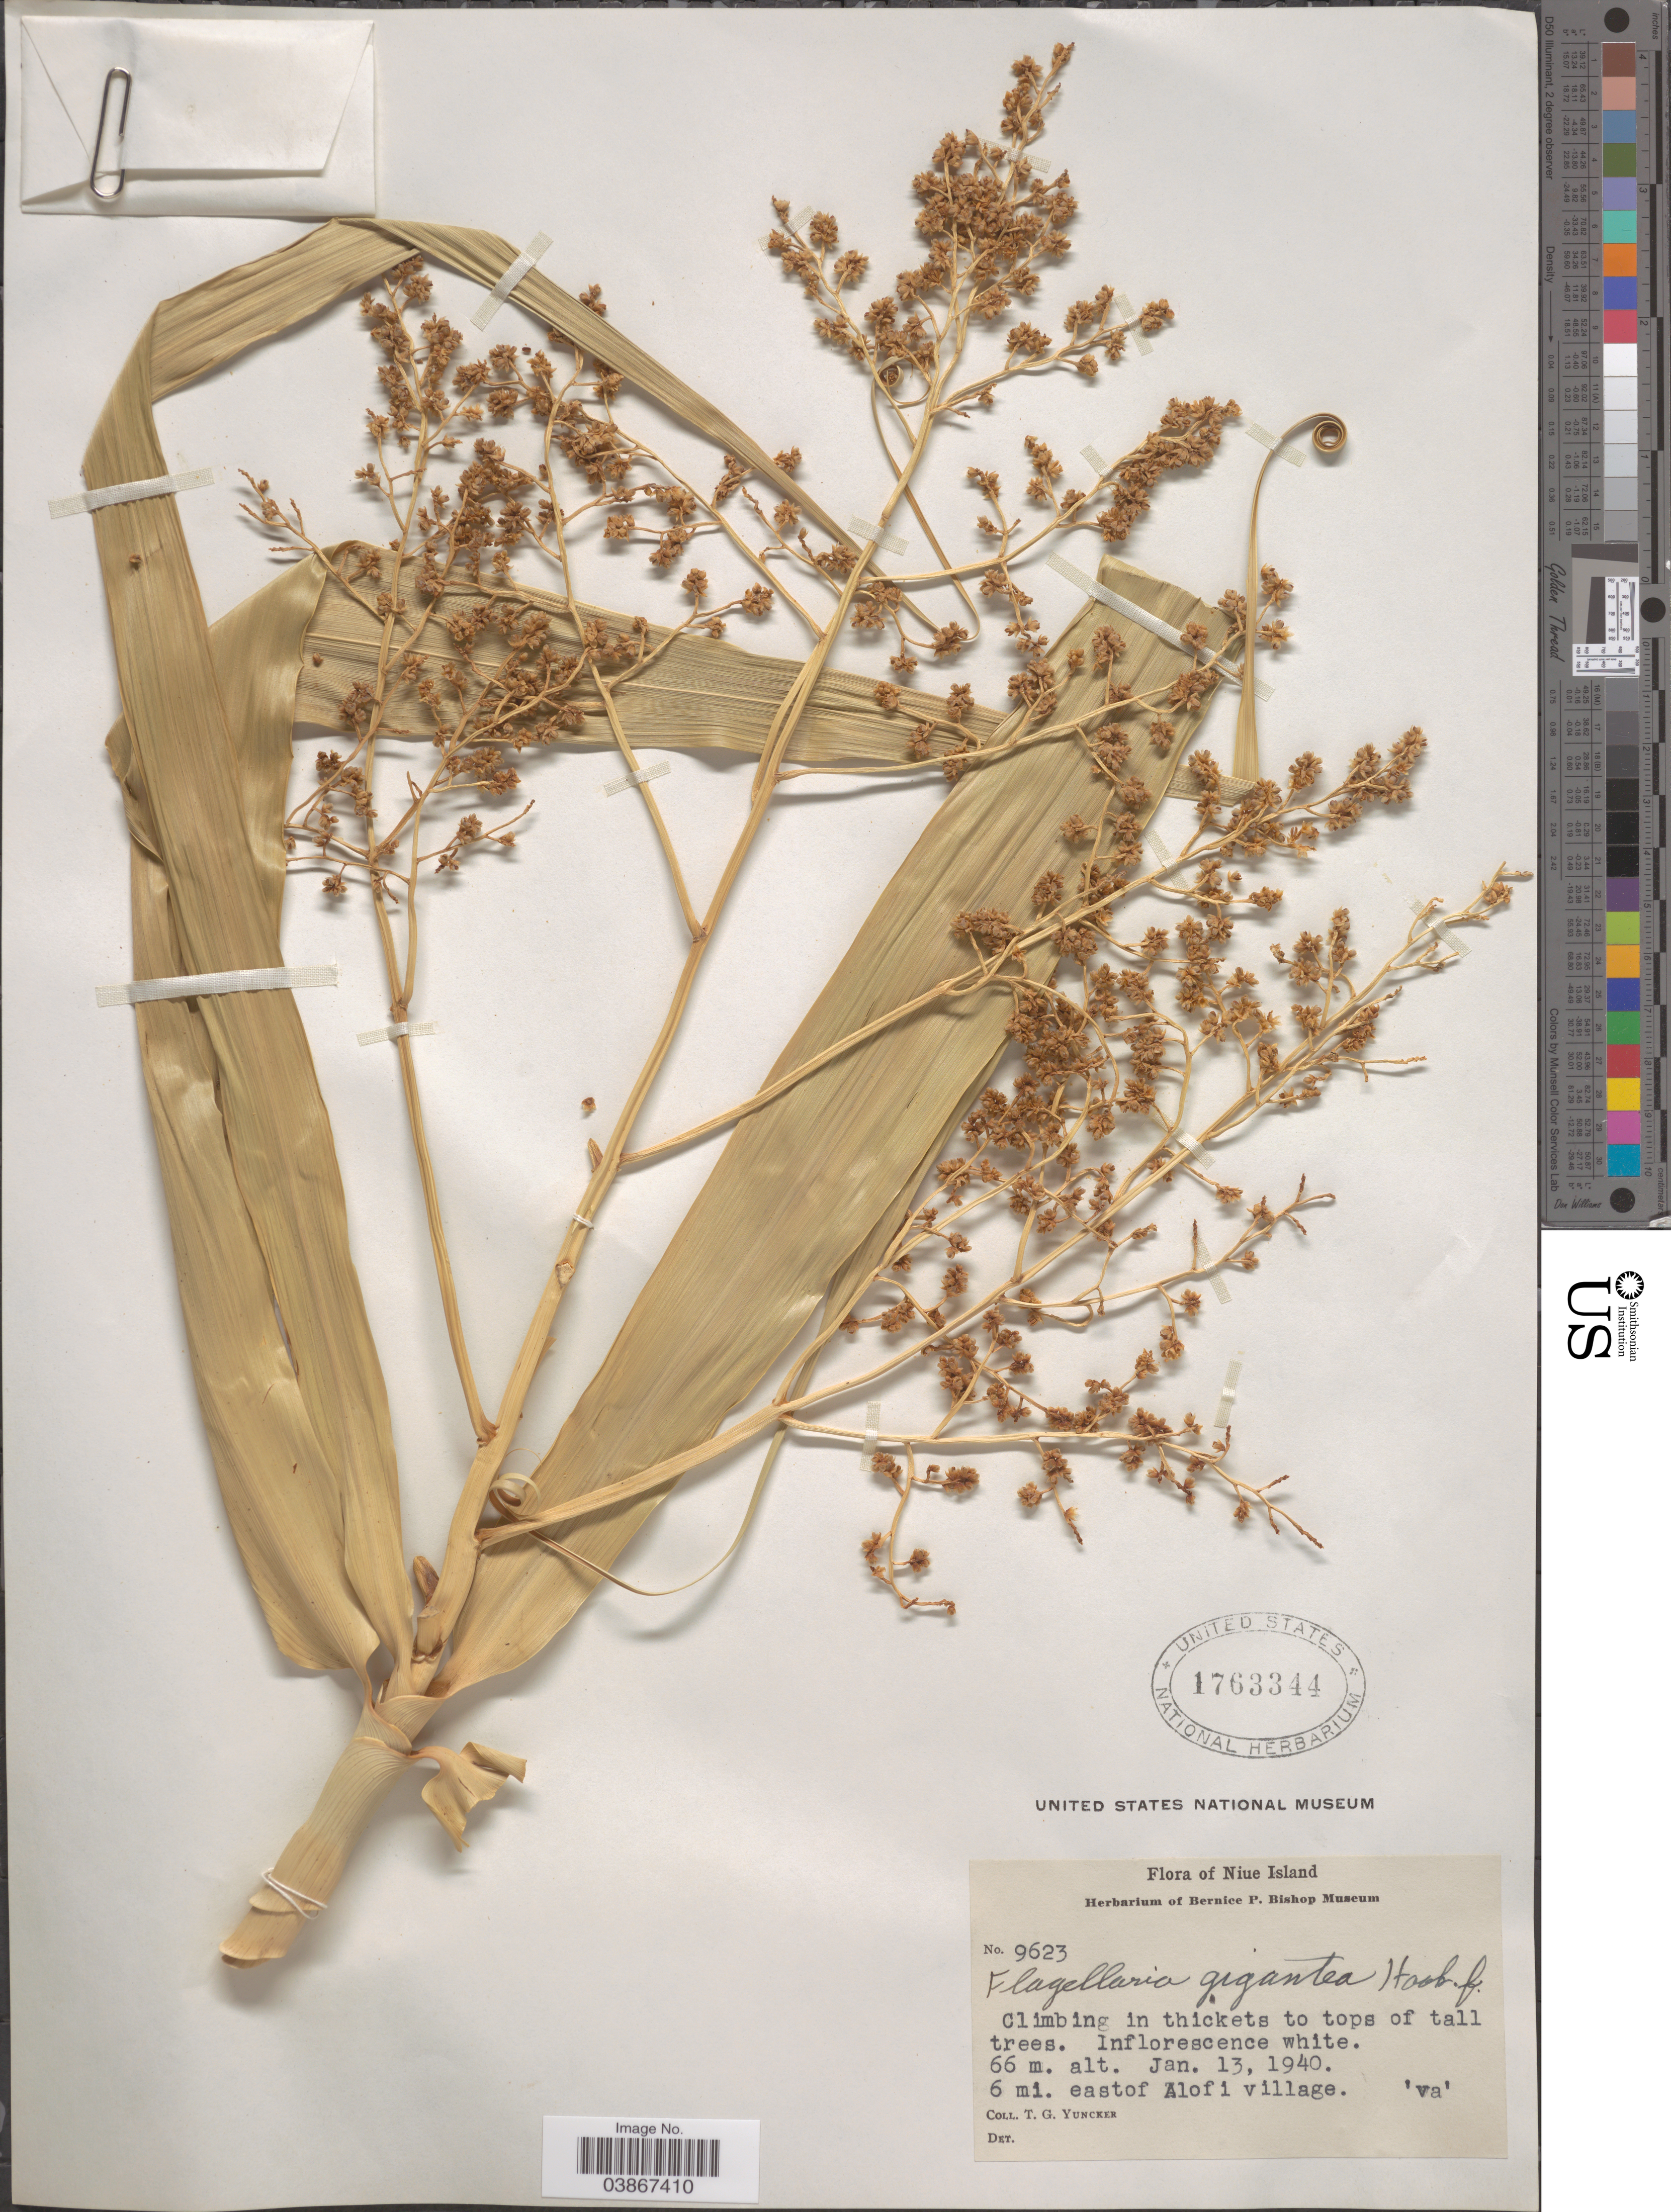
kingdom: Plantae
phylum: Tracheophyta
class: Liliopsida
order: Poales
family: Flagellariaceae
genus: Flagellaria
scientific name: Flagellaria gigantea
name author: Hook. f.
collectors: T. G. Yuncker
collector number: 9623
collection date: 1940-01-13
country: Niue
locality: Niue Island. 6 mi. east of Alofi village.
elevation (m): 66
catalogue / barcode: US 1763344